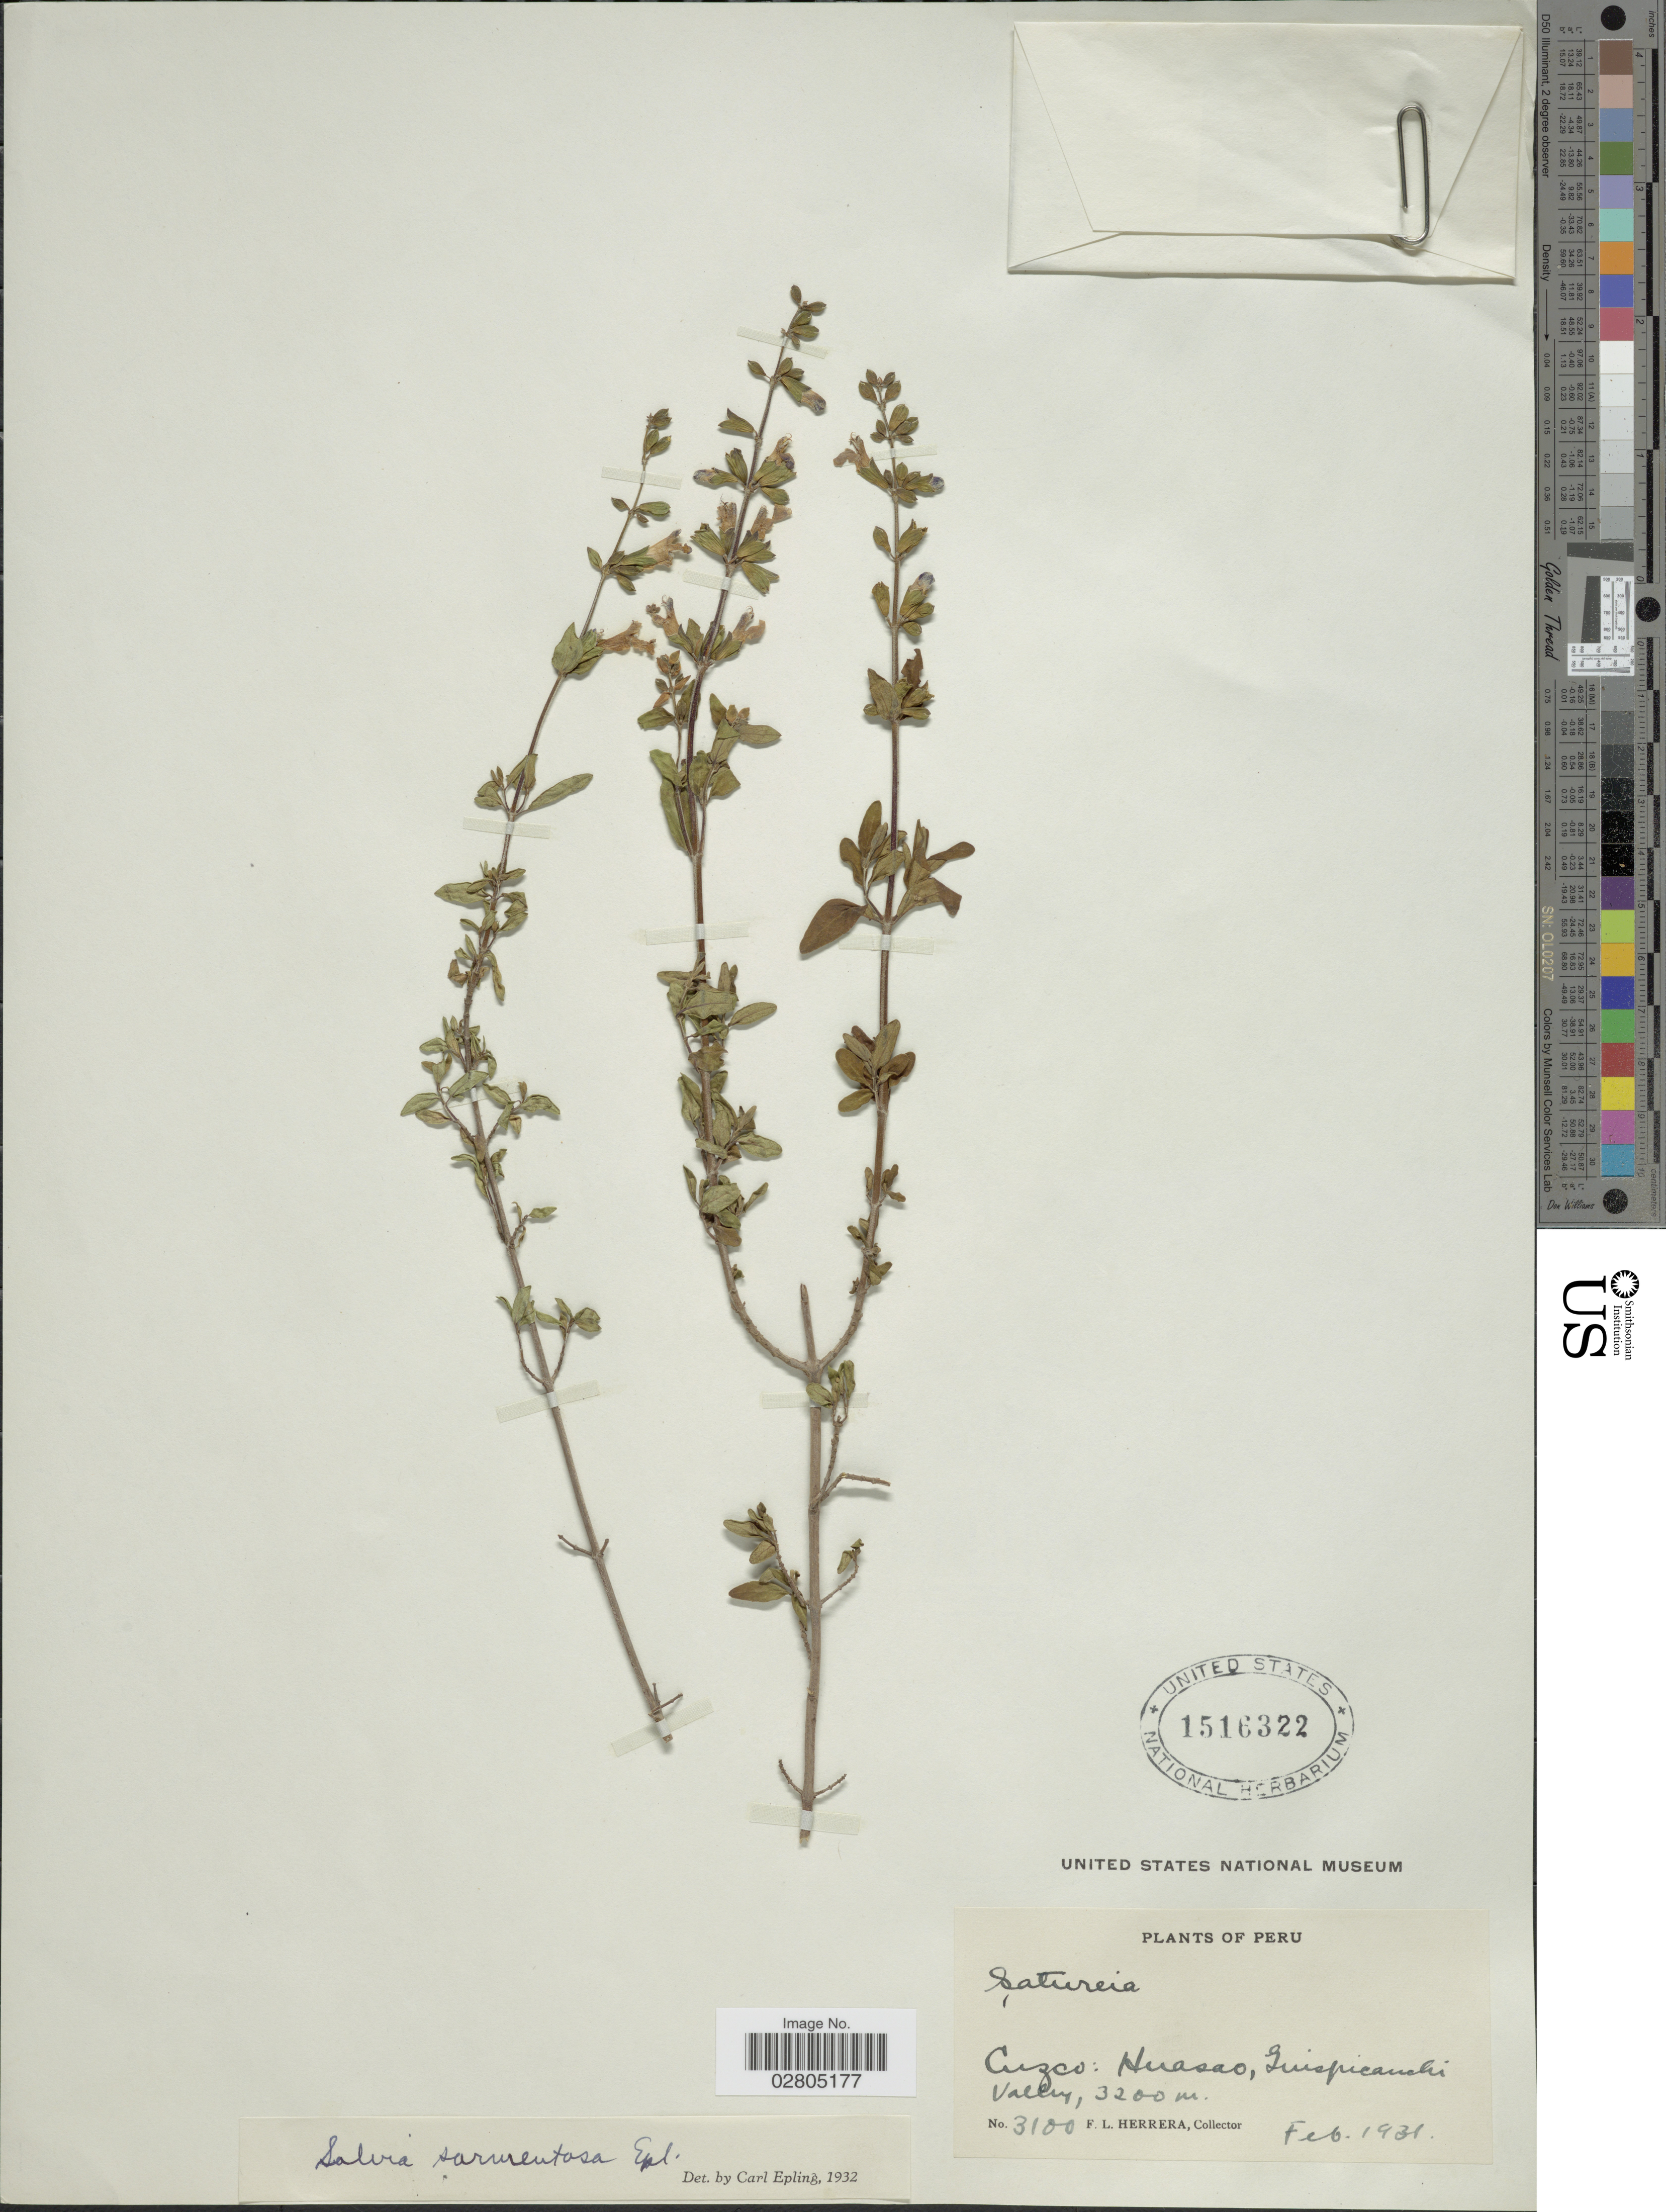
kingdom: Plantae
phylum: Tracheophyta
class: Magnoliopsida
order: Lamiales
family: Lamiaceae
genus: Salvia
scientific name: Salvia sarmentosa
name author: Epling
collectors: F. L. Herrera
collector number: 3100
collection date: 1931-02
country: Peru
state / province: Cusco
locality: Cuzco, Huasao, Guispicanchi Valley.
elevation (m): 3200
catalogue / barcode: US 1516322